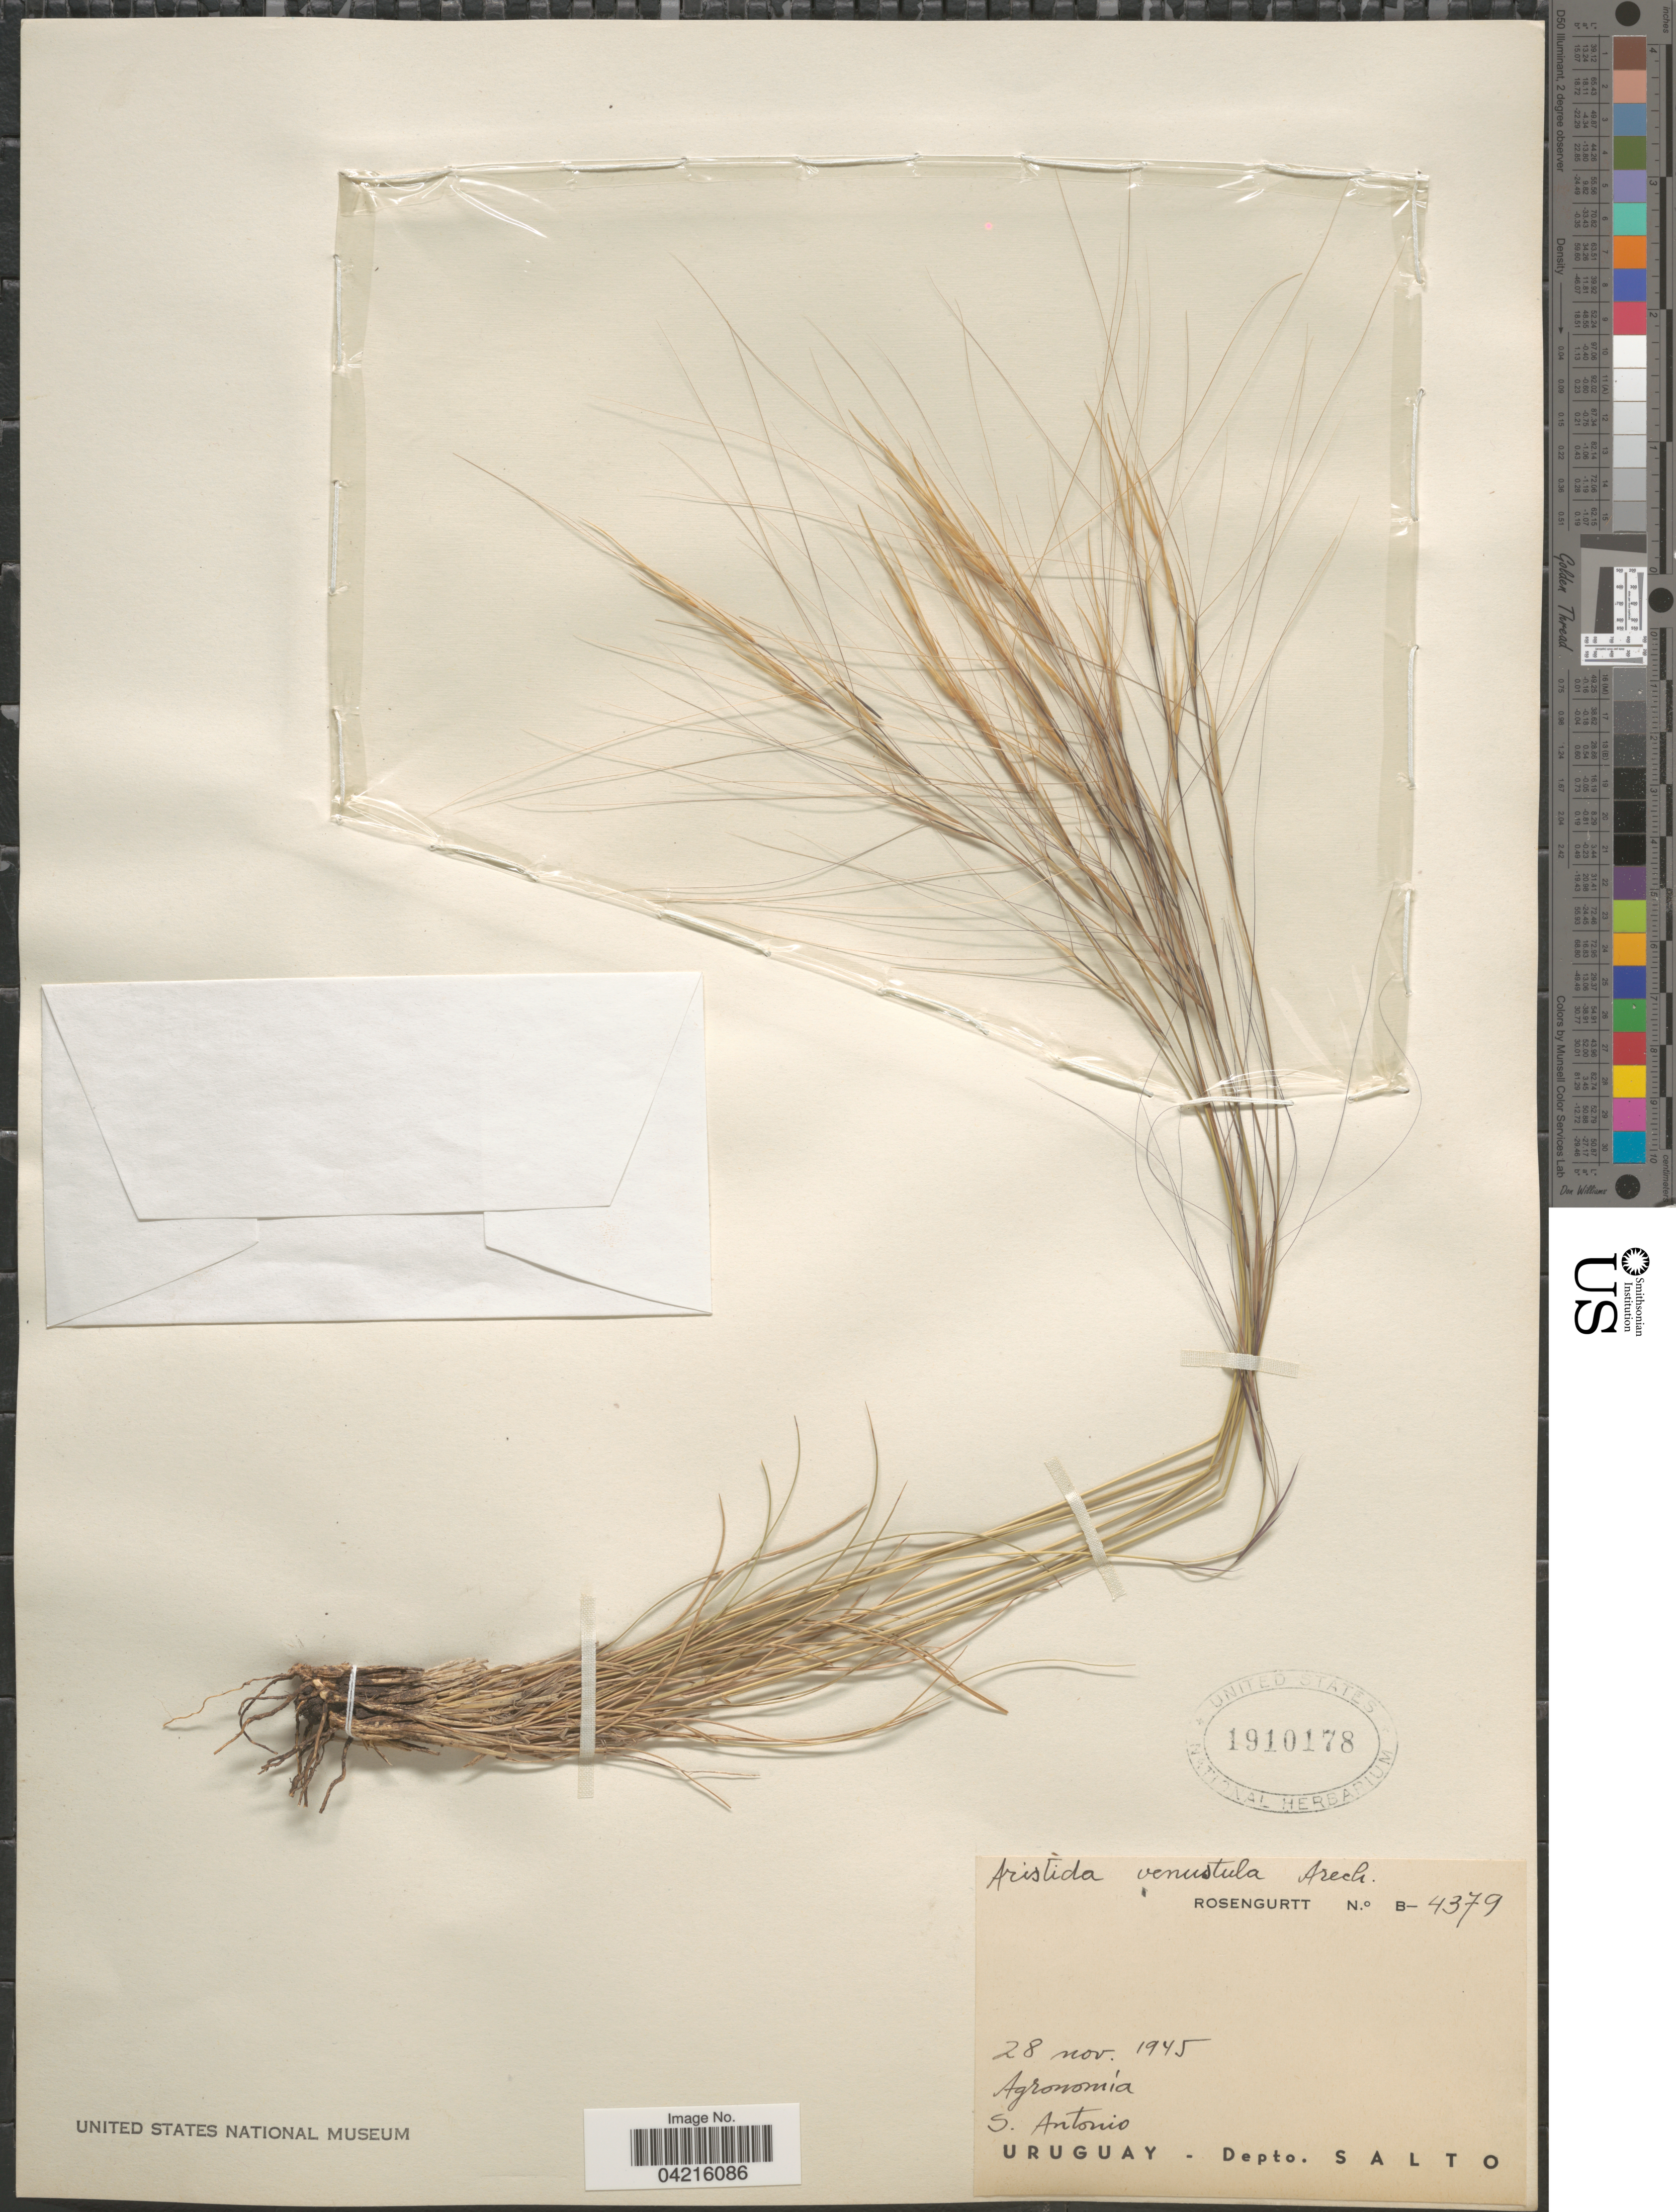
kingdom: Plantae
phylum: Tracheophyta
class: Liliopsida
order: Poales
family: Poaceae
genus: Aristida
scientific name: Aristida venustula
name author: Arechav.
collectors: Rosengurtt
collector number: B-4379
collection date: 1945-11-28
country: Uruguay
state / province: Salto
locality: Agronomía. S. Antonio. Depto. Salto.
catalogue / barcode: US 1910178